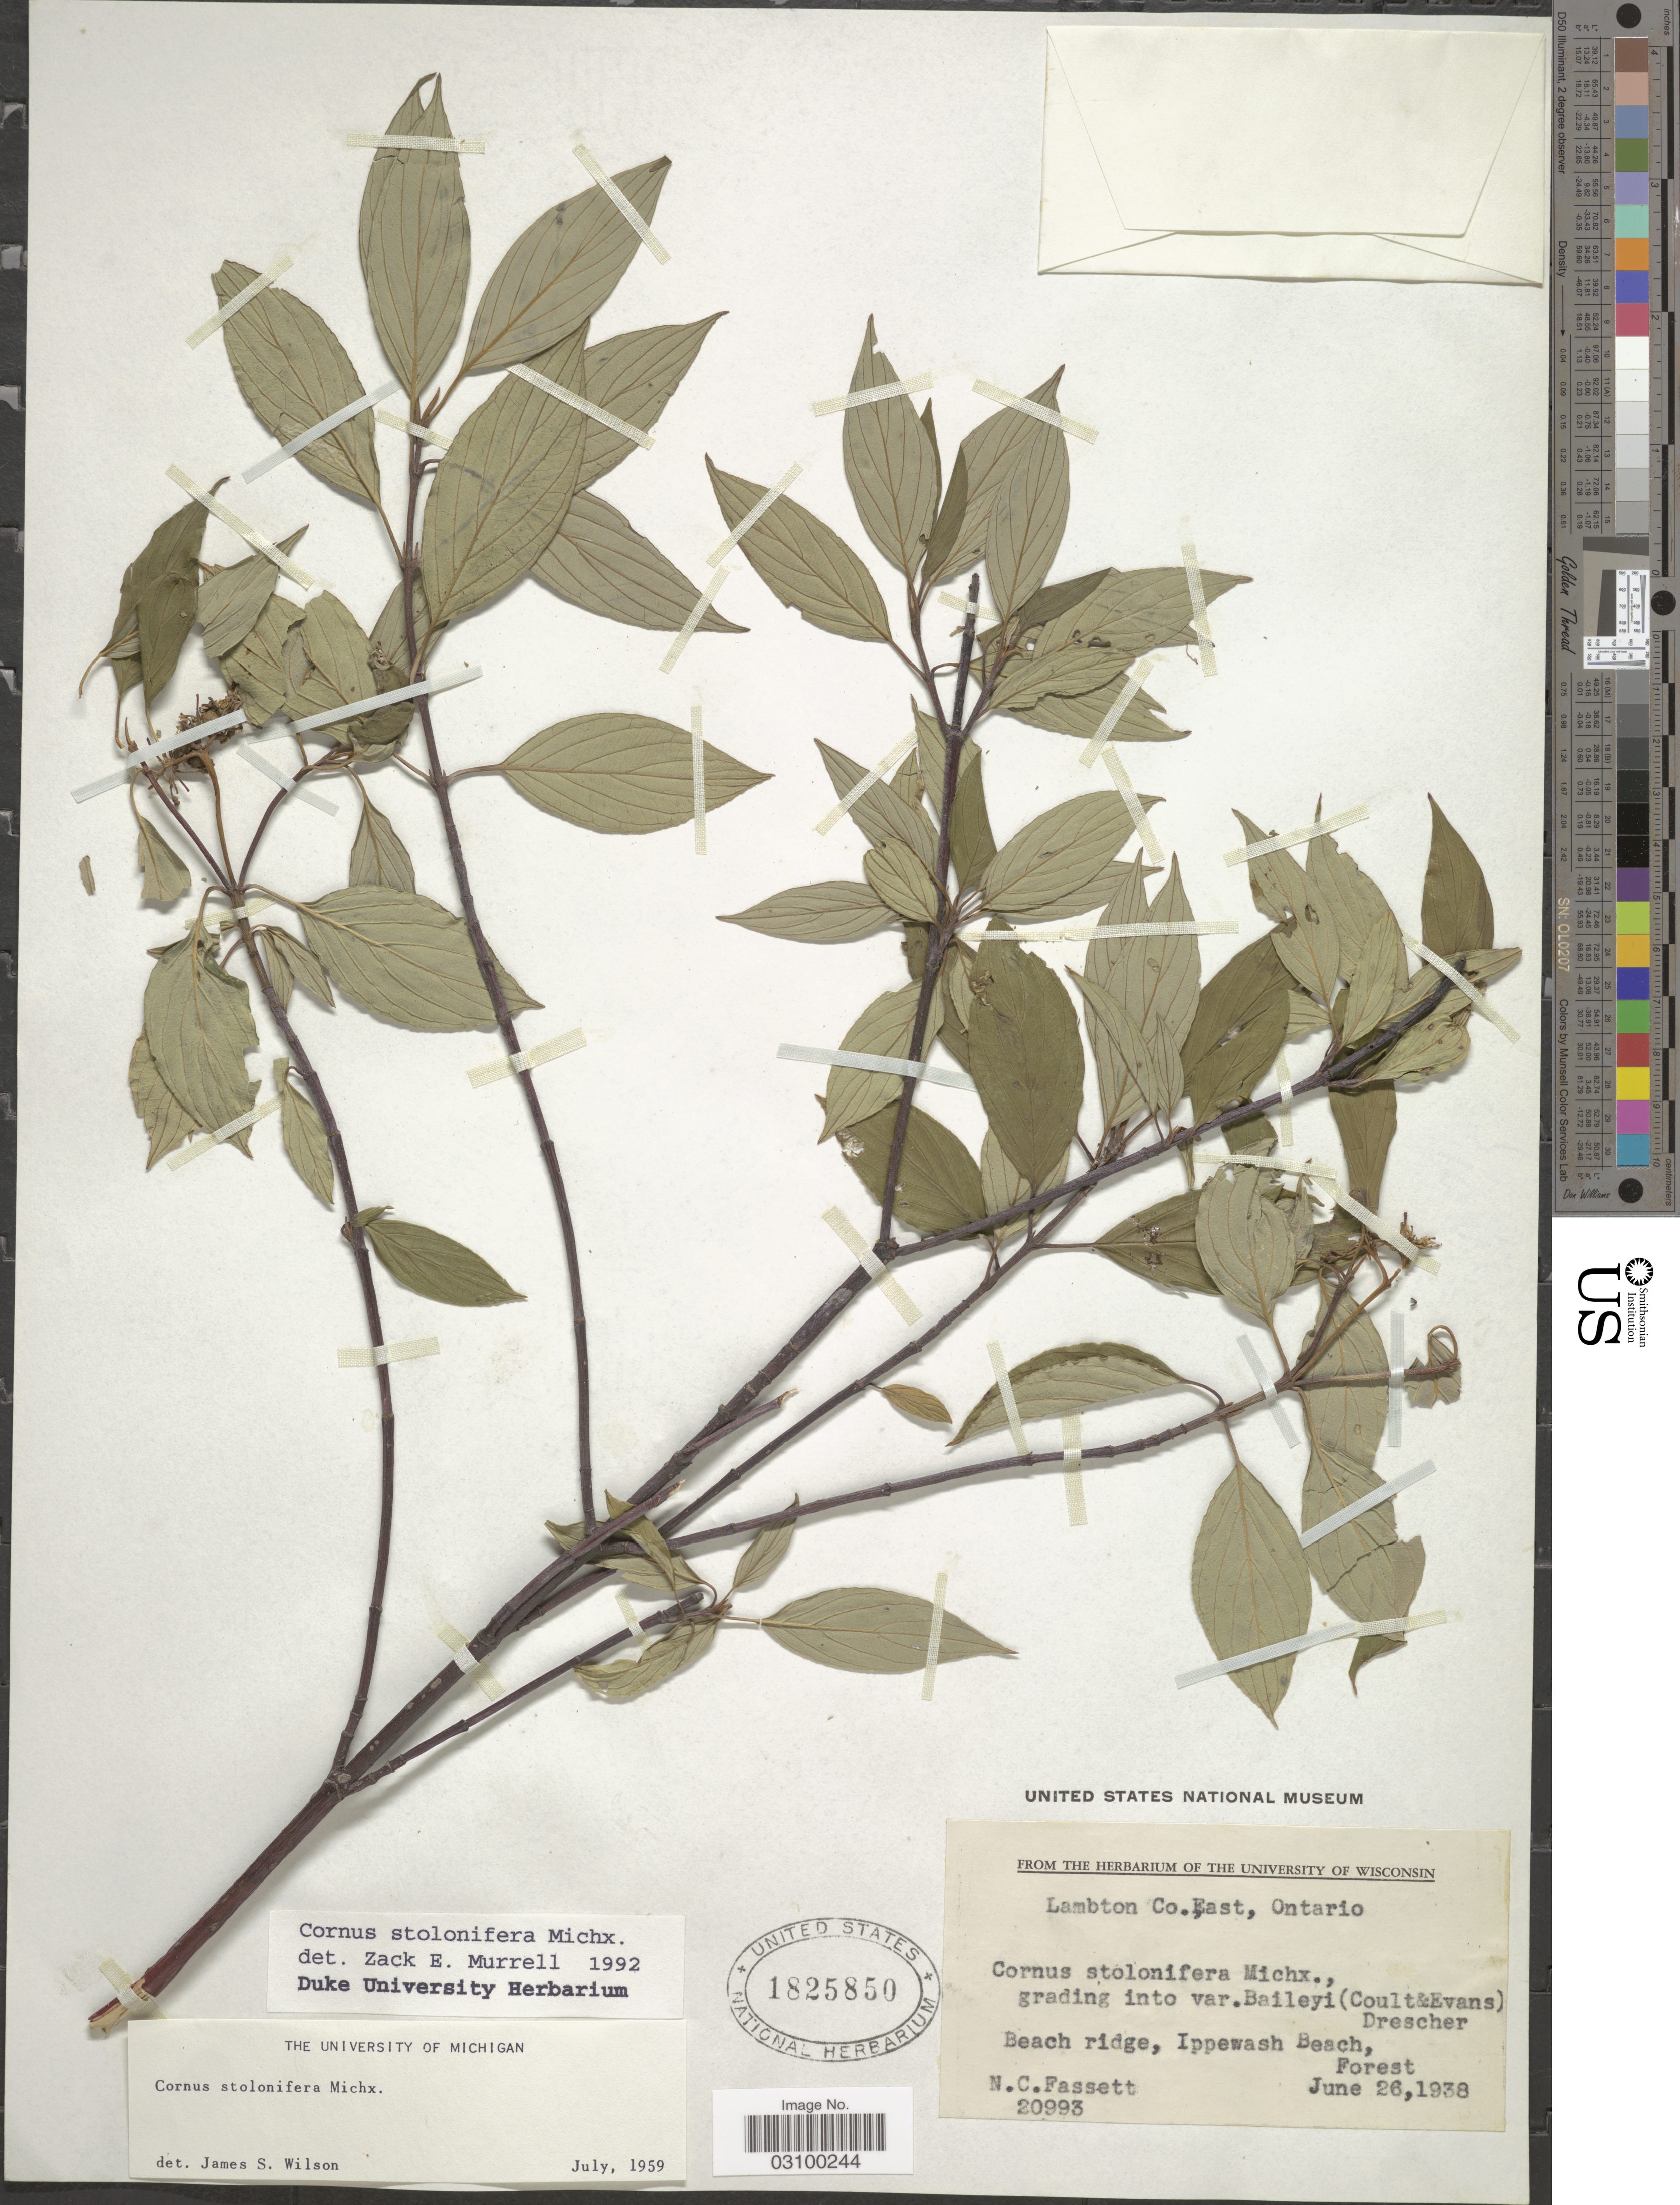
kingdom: Plantae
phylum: Tracheophyta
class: Magnoliopsida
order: Cornales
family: Cornaceae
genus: Cornus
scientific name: Cornus sericea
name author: L.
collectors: N. C. Fassett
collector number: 20993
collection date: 1938-06-26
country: Canada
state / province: Ontario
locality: Lambton Co., East. Beach ridge, Ippewash Beach, Forest.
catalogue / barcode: US 1825850